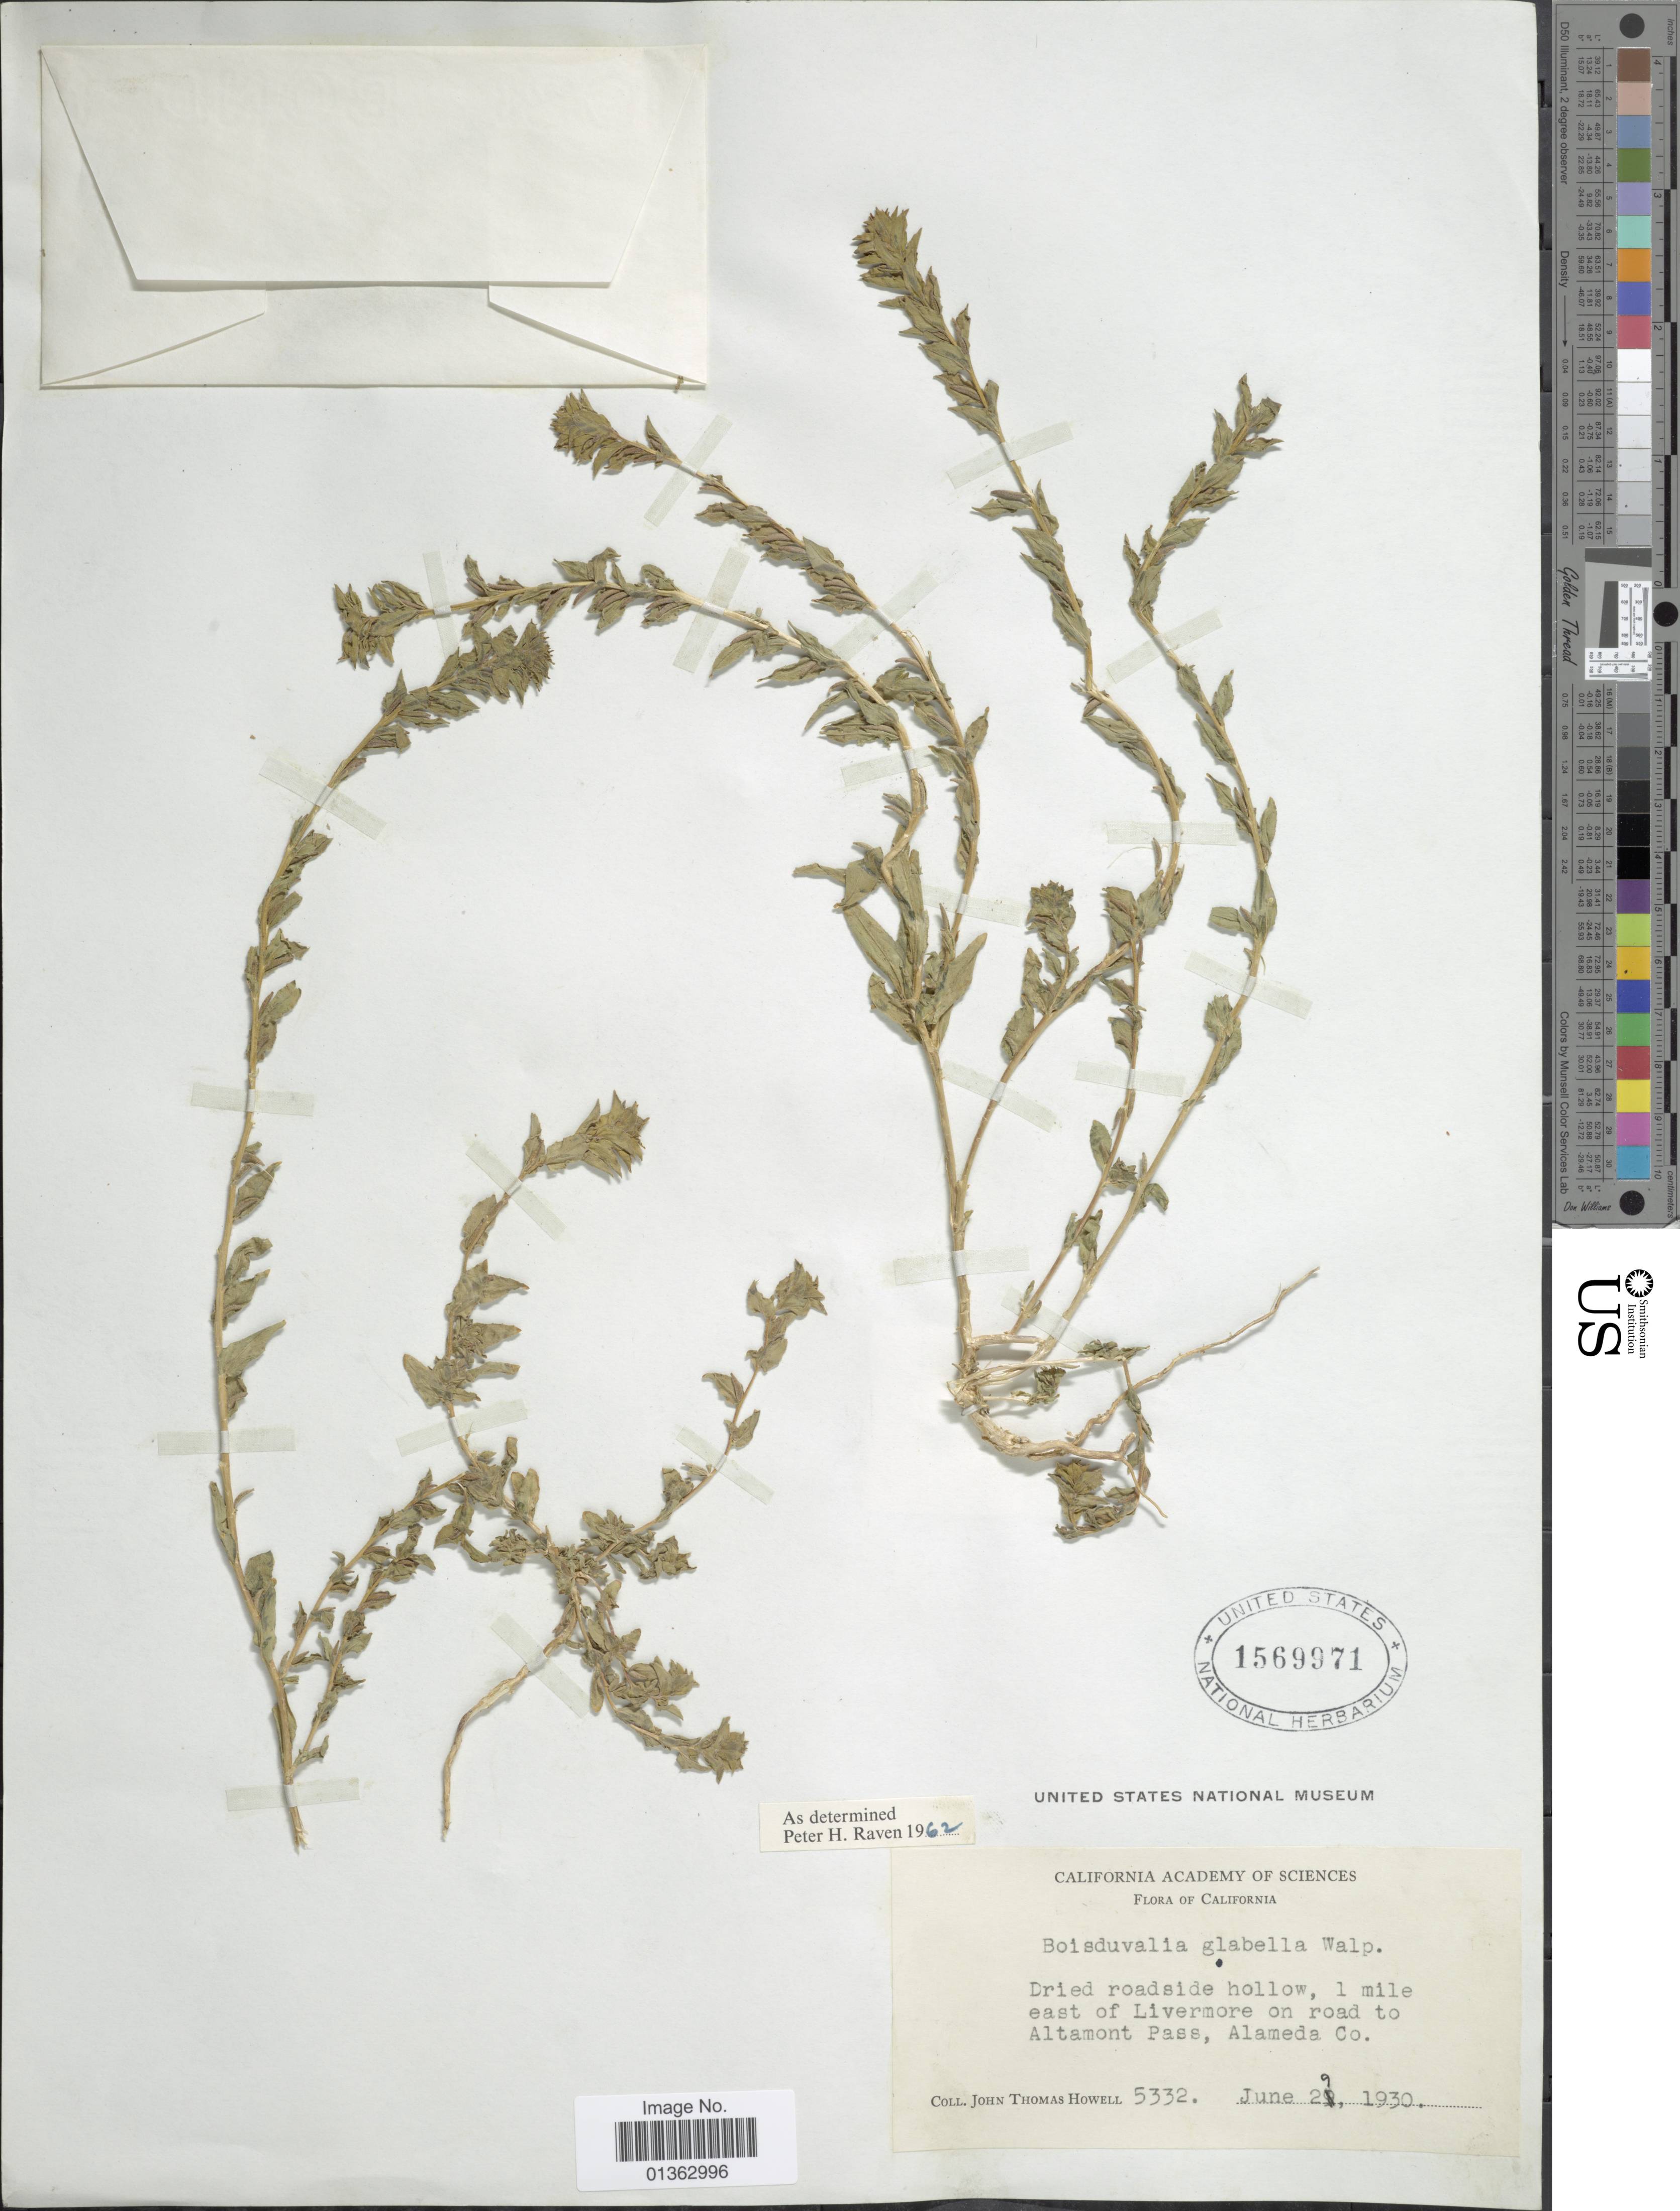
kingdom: Plantae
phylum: Tracheophyta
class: Magnoliopsida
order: Myrtales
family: Onagraceae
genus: Epilobium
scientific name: Epilobium campestre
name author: (Jeps.) Hoch & W.L. Wagner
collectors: J. T. Howell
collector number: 5332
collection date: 1930-06-29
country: United States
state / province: California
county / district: Alameda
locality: Dried roadside hollow, 1 mile east of Livermore on road to Altamont Pass, Alameda Co.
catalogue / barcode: US 1569971